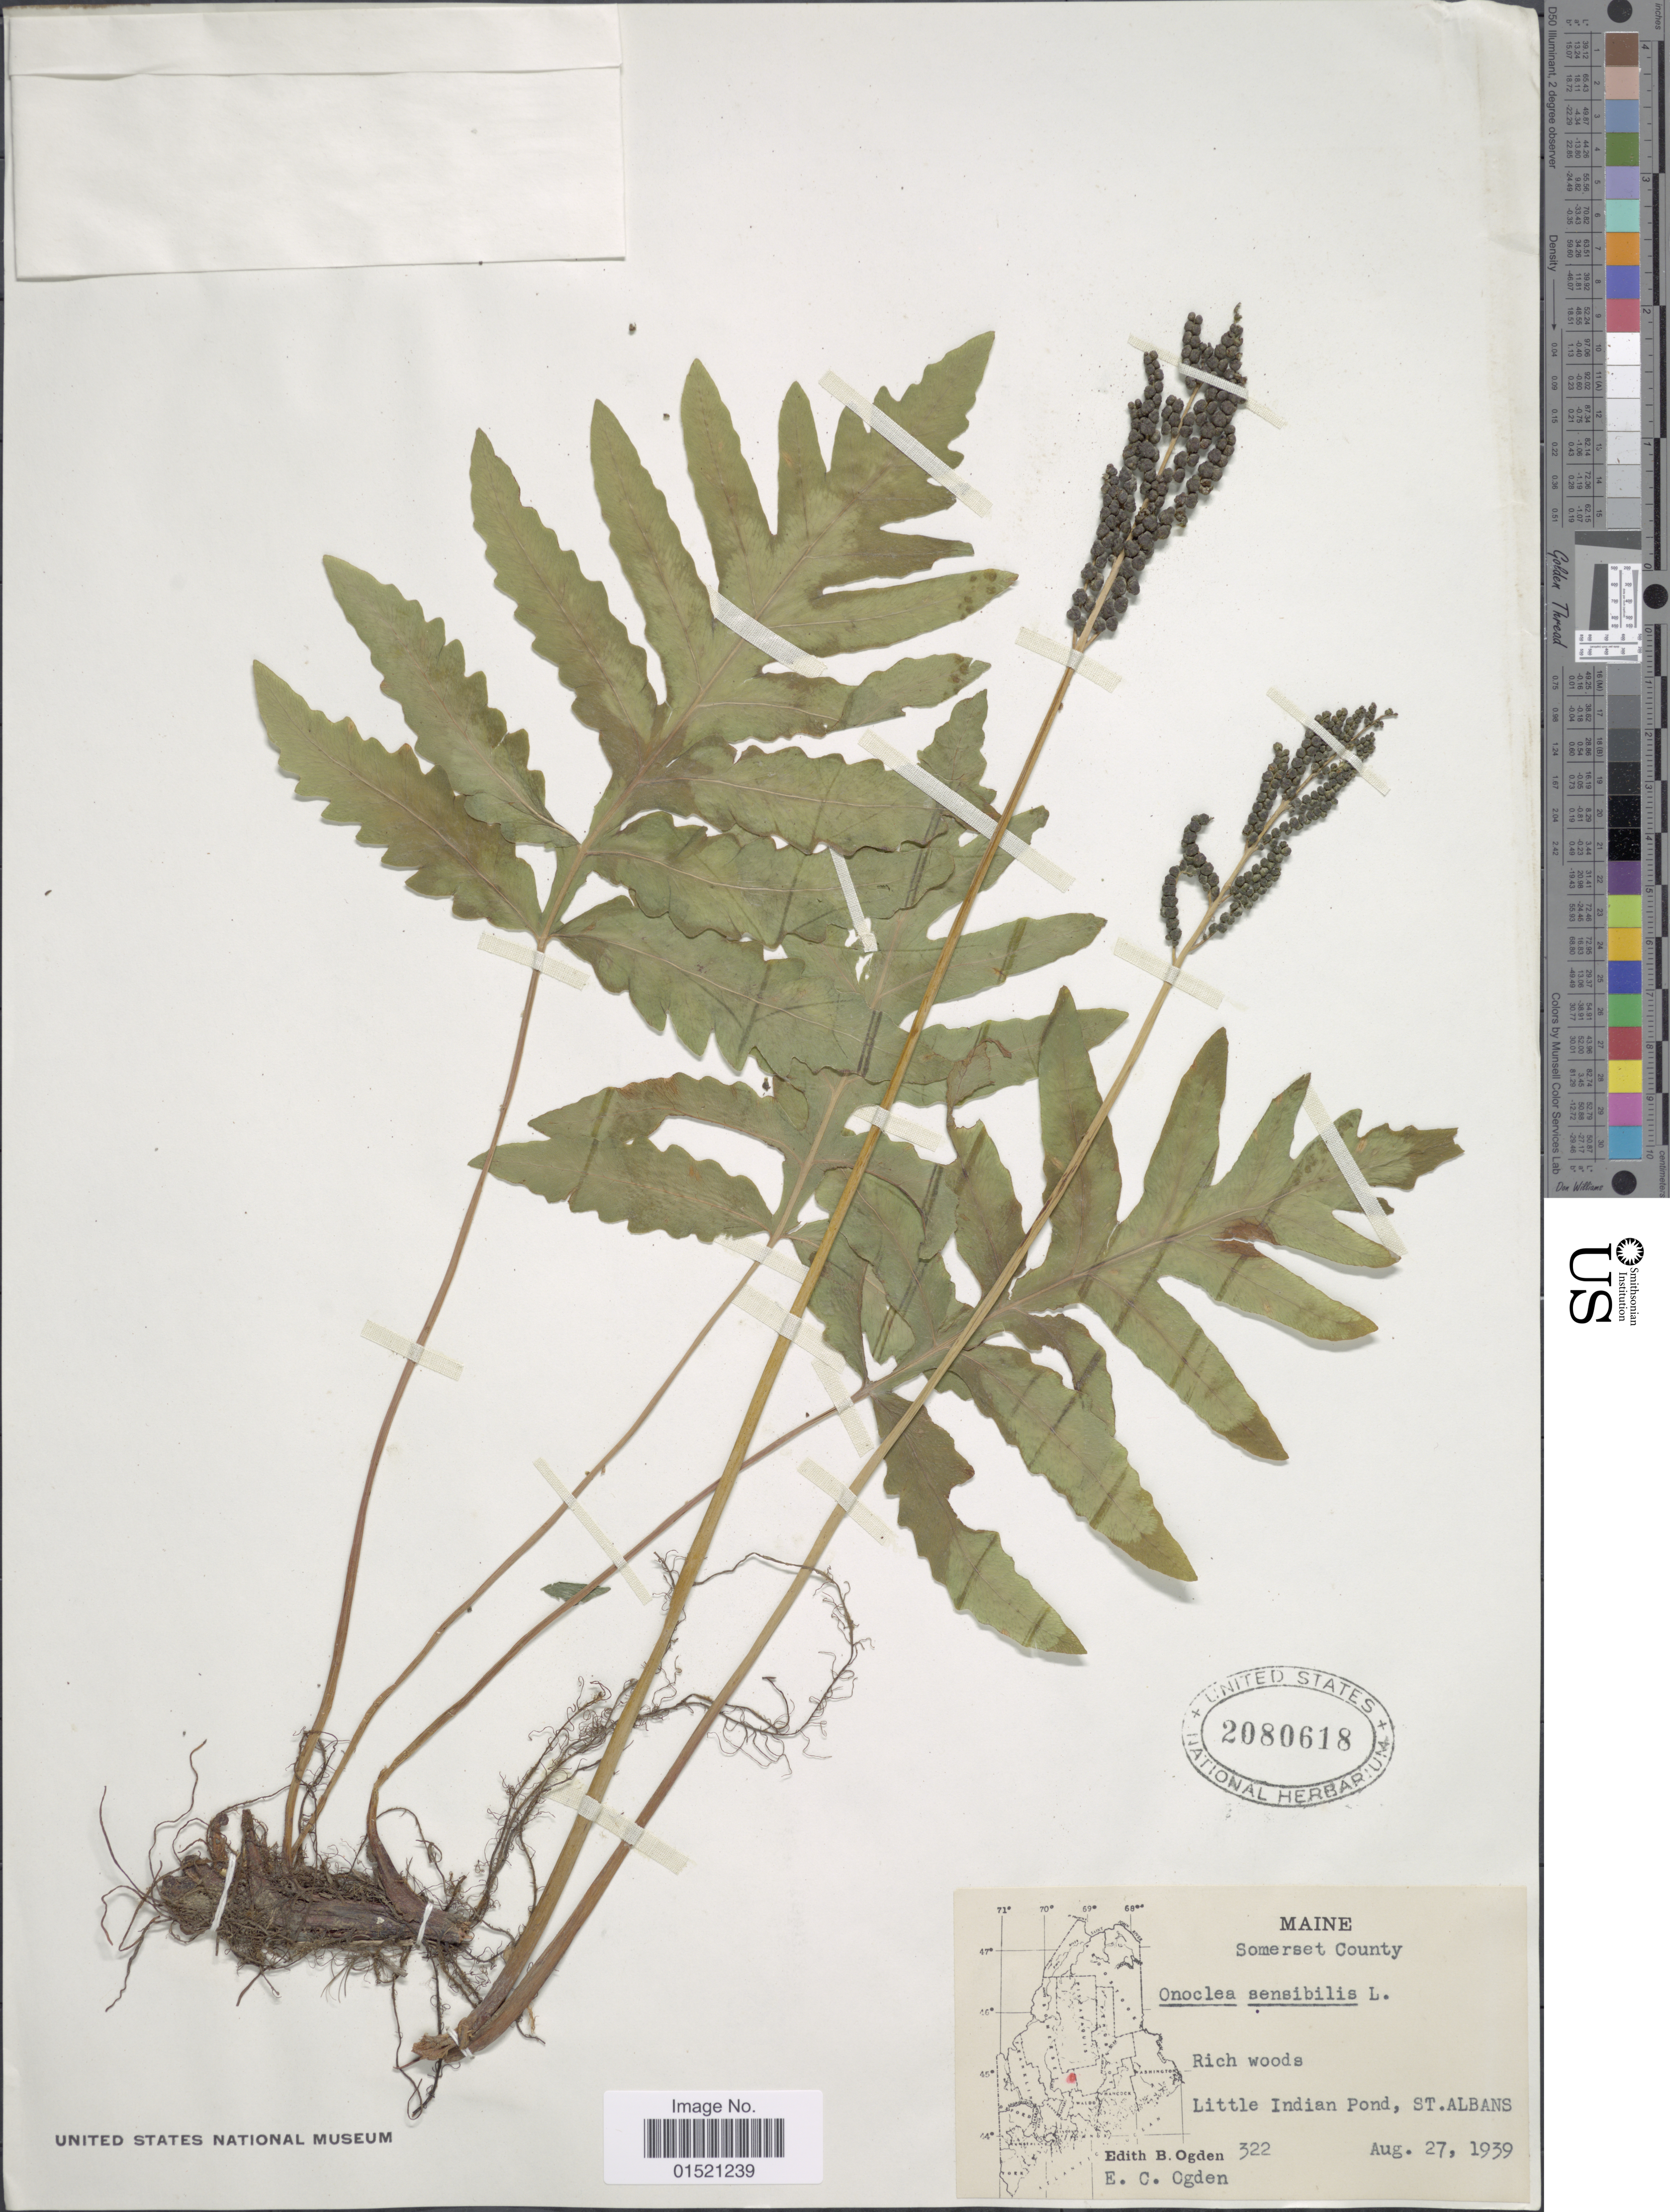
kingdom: Plantae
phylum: Tracheophyta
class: Polypodiopsida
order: Polypodiales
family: Onocleaceae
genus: Onoclea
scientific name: Onoclea sensibilis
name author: L.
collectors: E. Ogden & E. Ogden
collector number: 322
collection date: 1939-08-27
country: United States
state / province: Maine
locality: Somerset County, Little Indian Pond, St Albans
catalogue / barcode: US 2080618